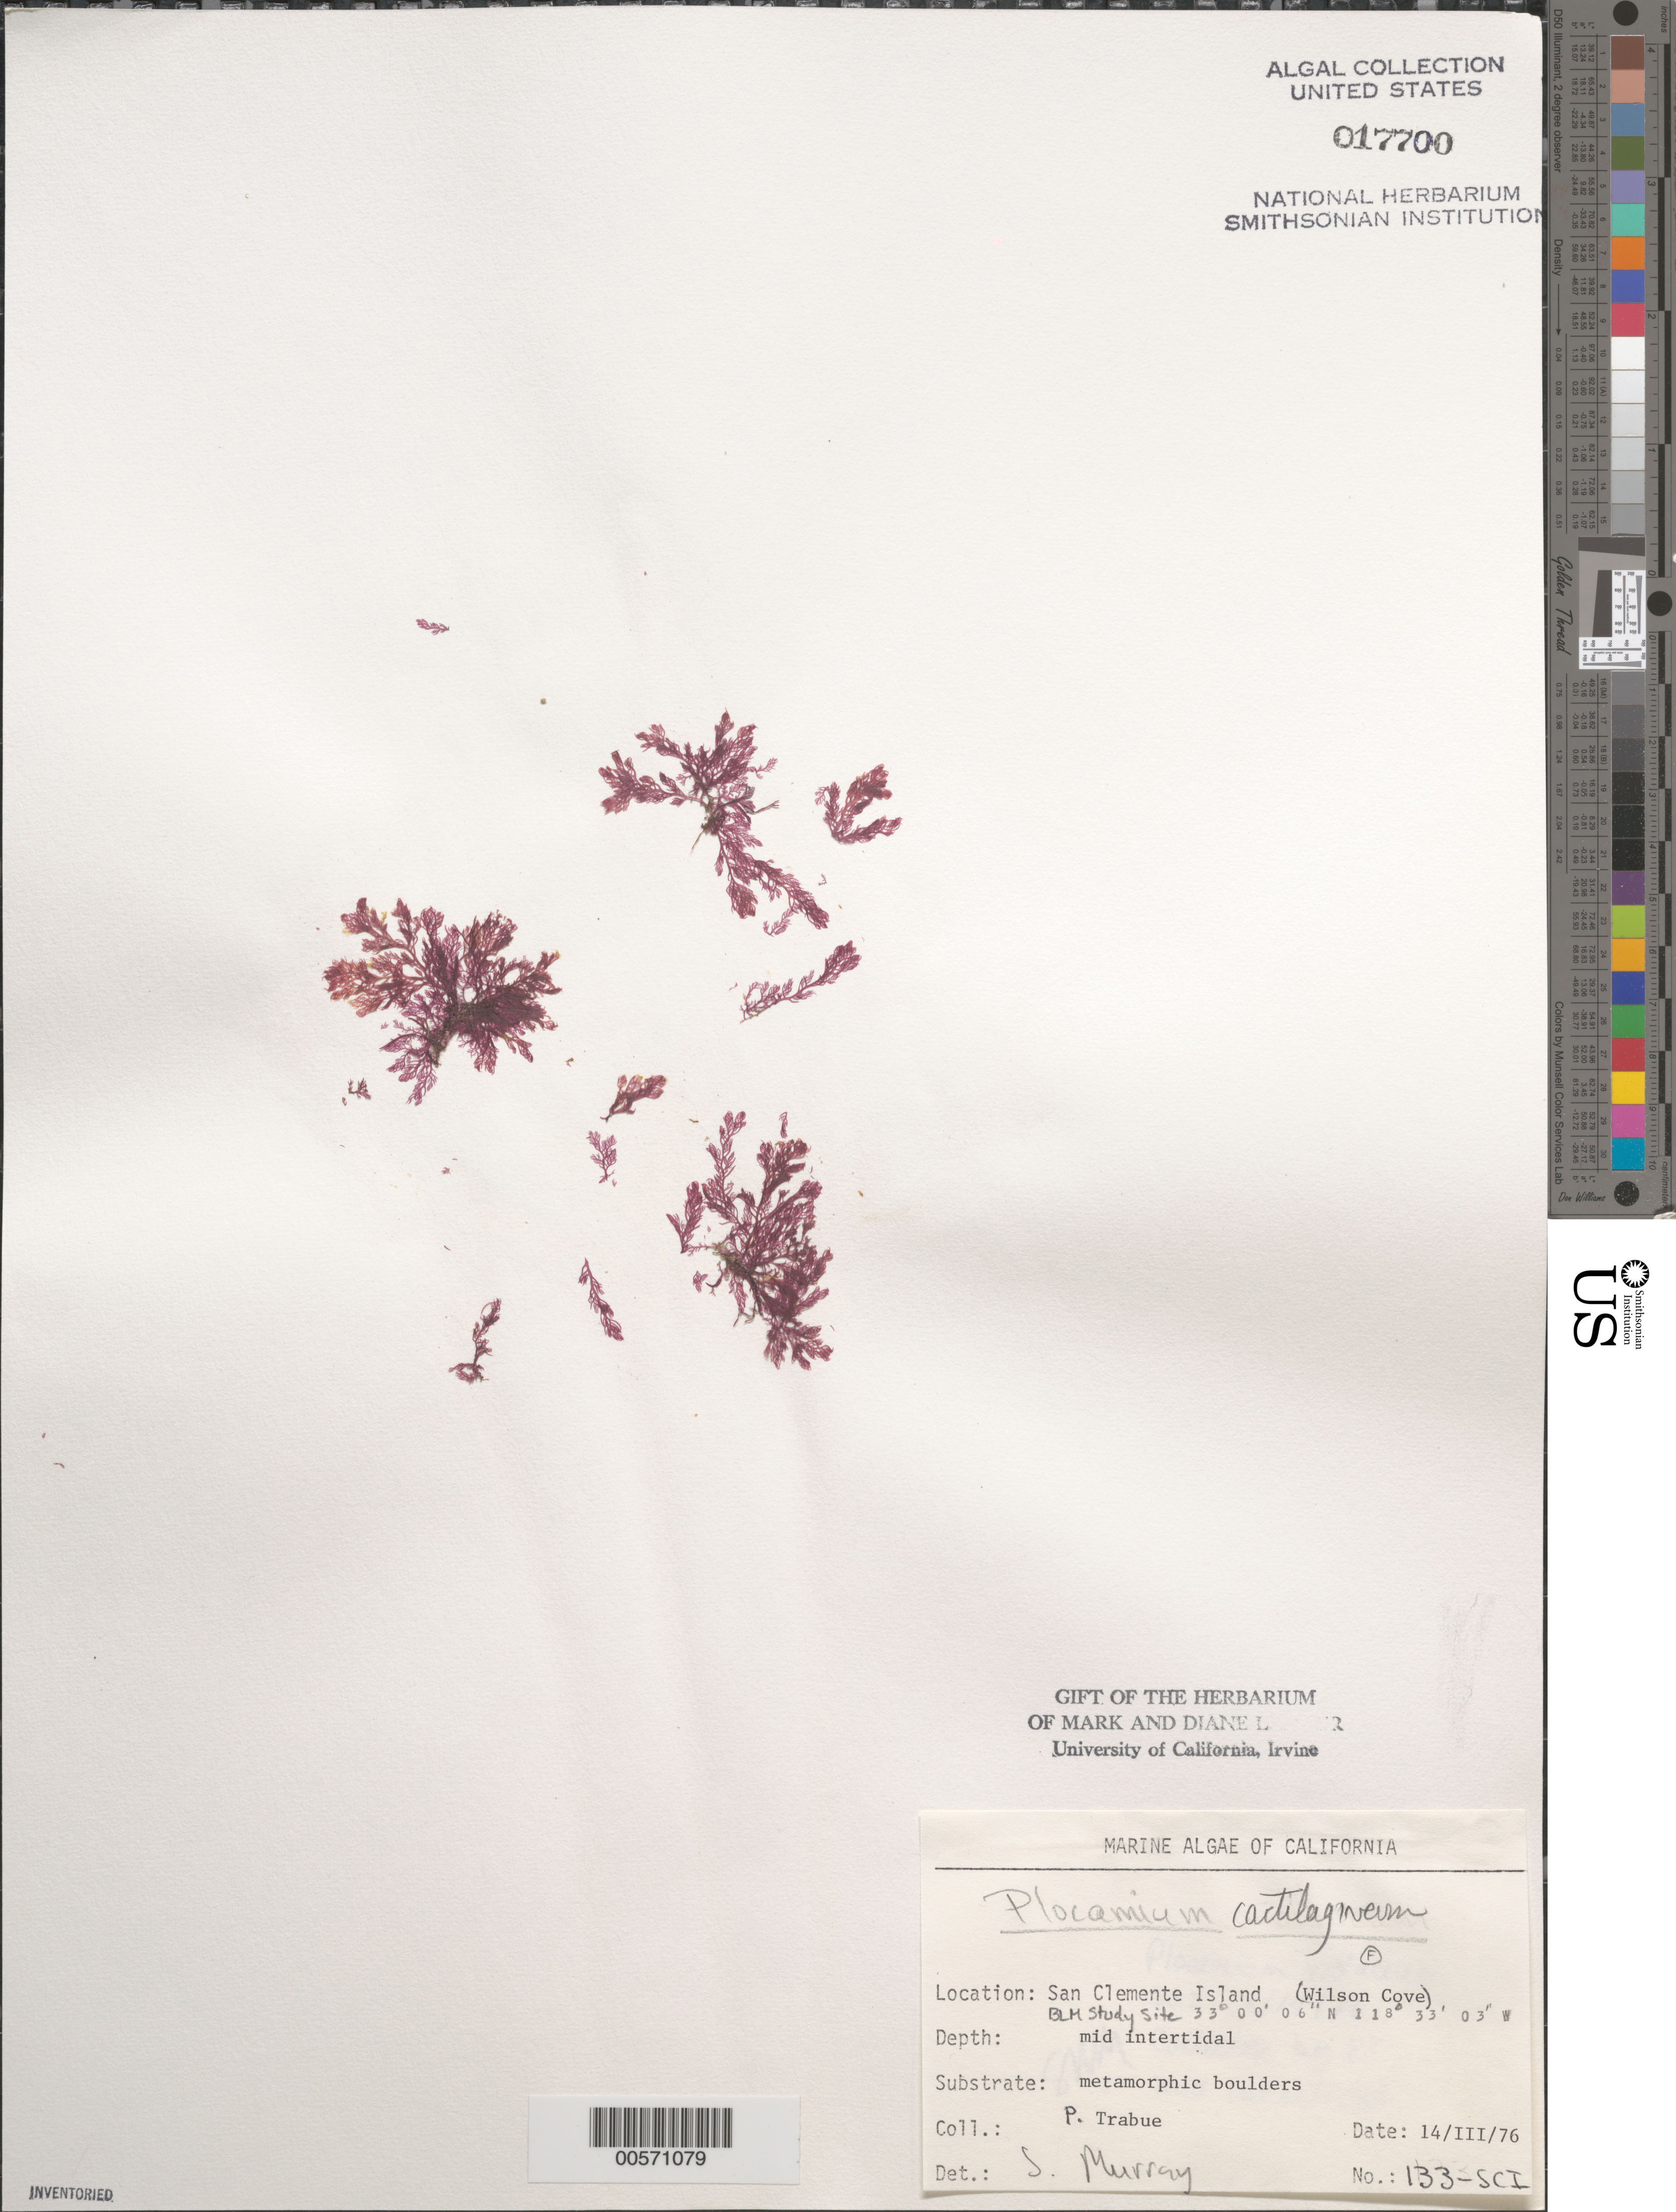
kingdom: Plantae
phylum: Rhodophyta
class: Florideophyceae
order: Plocamiales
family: Plocamiaceae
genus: Plocamium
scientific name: Plocamium cartilagineum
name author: (L.) P.S. Dixon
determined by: Murray, S. N.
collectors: P. J. Trabue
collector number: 133-SCI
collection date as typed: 14 Mar 1976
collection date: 1976-03-14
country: United States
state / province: California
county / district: Los Angeles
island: San Clemente Island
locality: Wilson Cove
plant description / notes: BLM-SOCALBIGHT Rocky Intertidal Survey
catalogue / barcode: US 17700